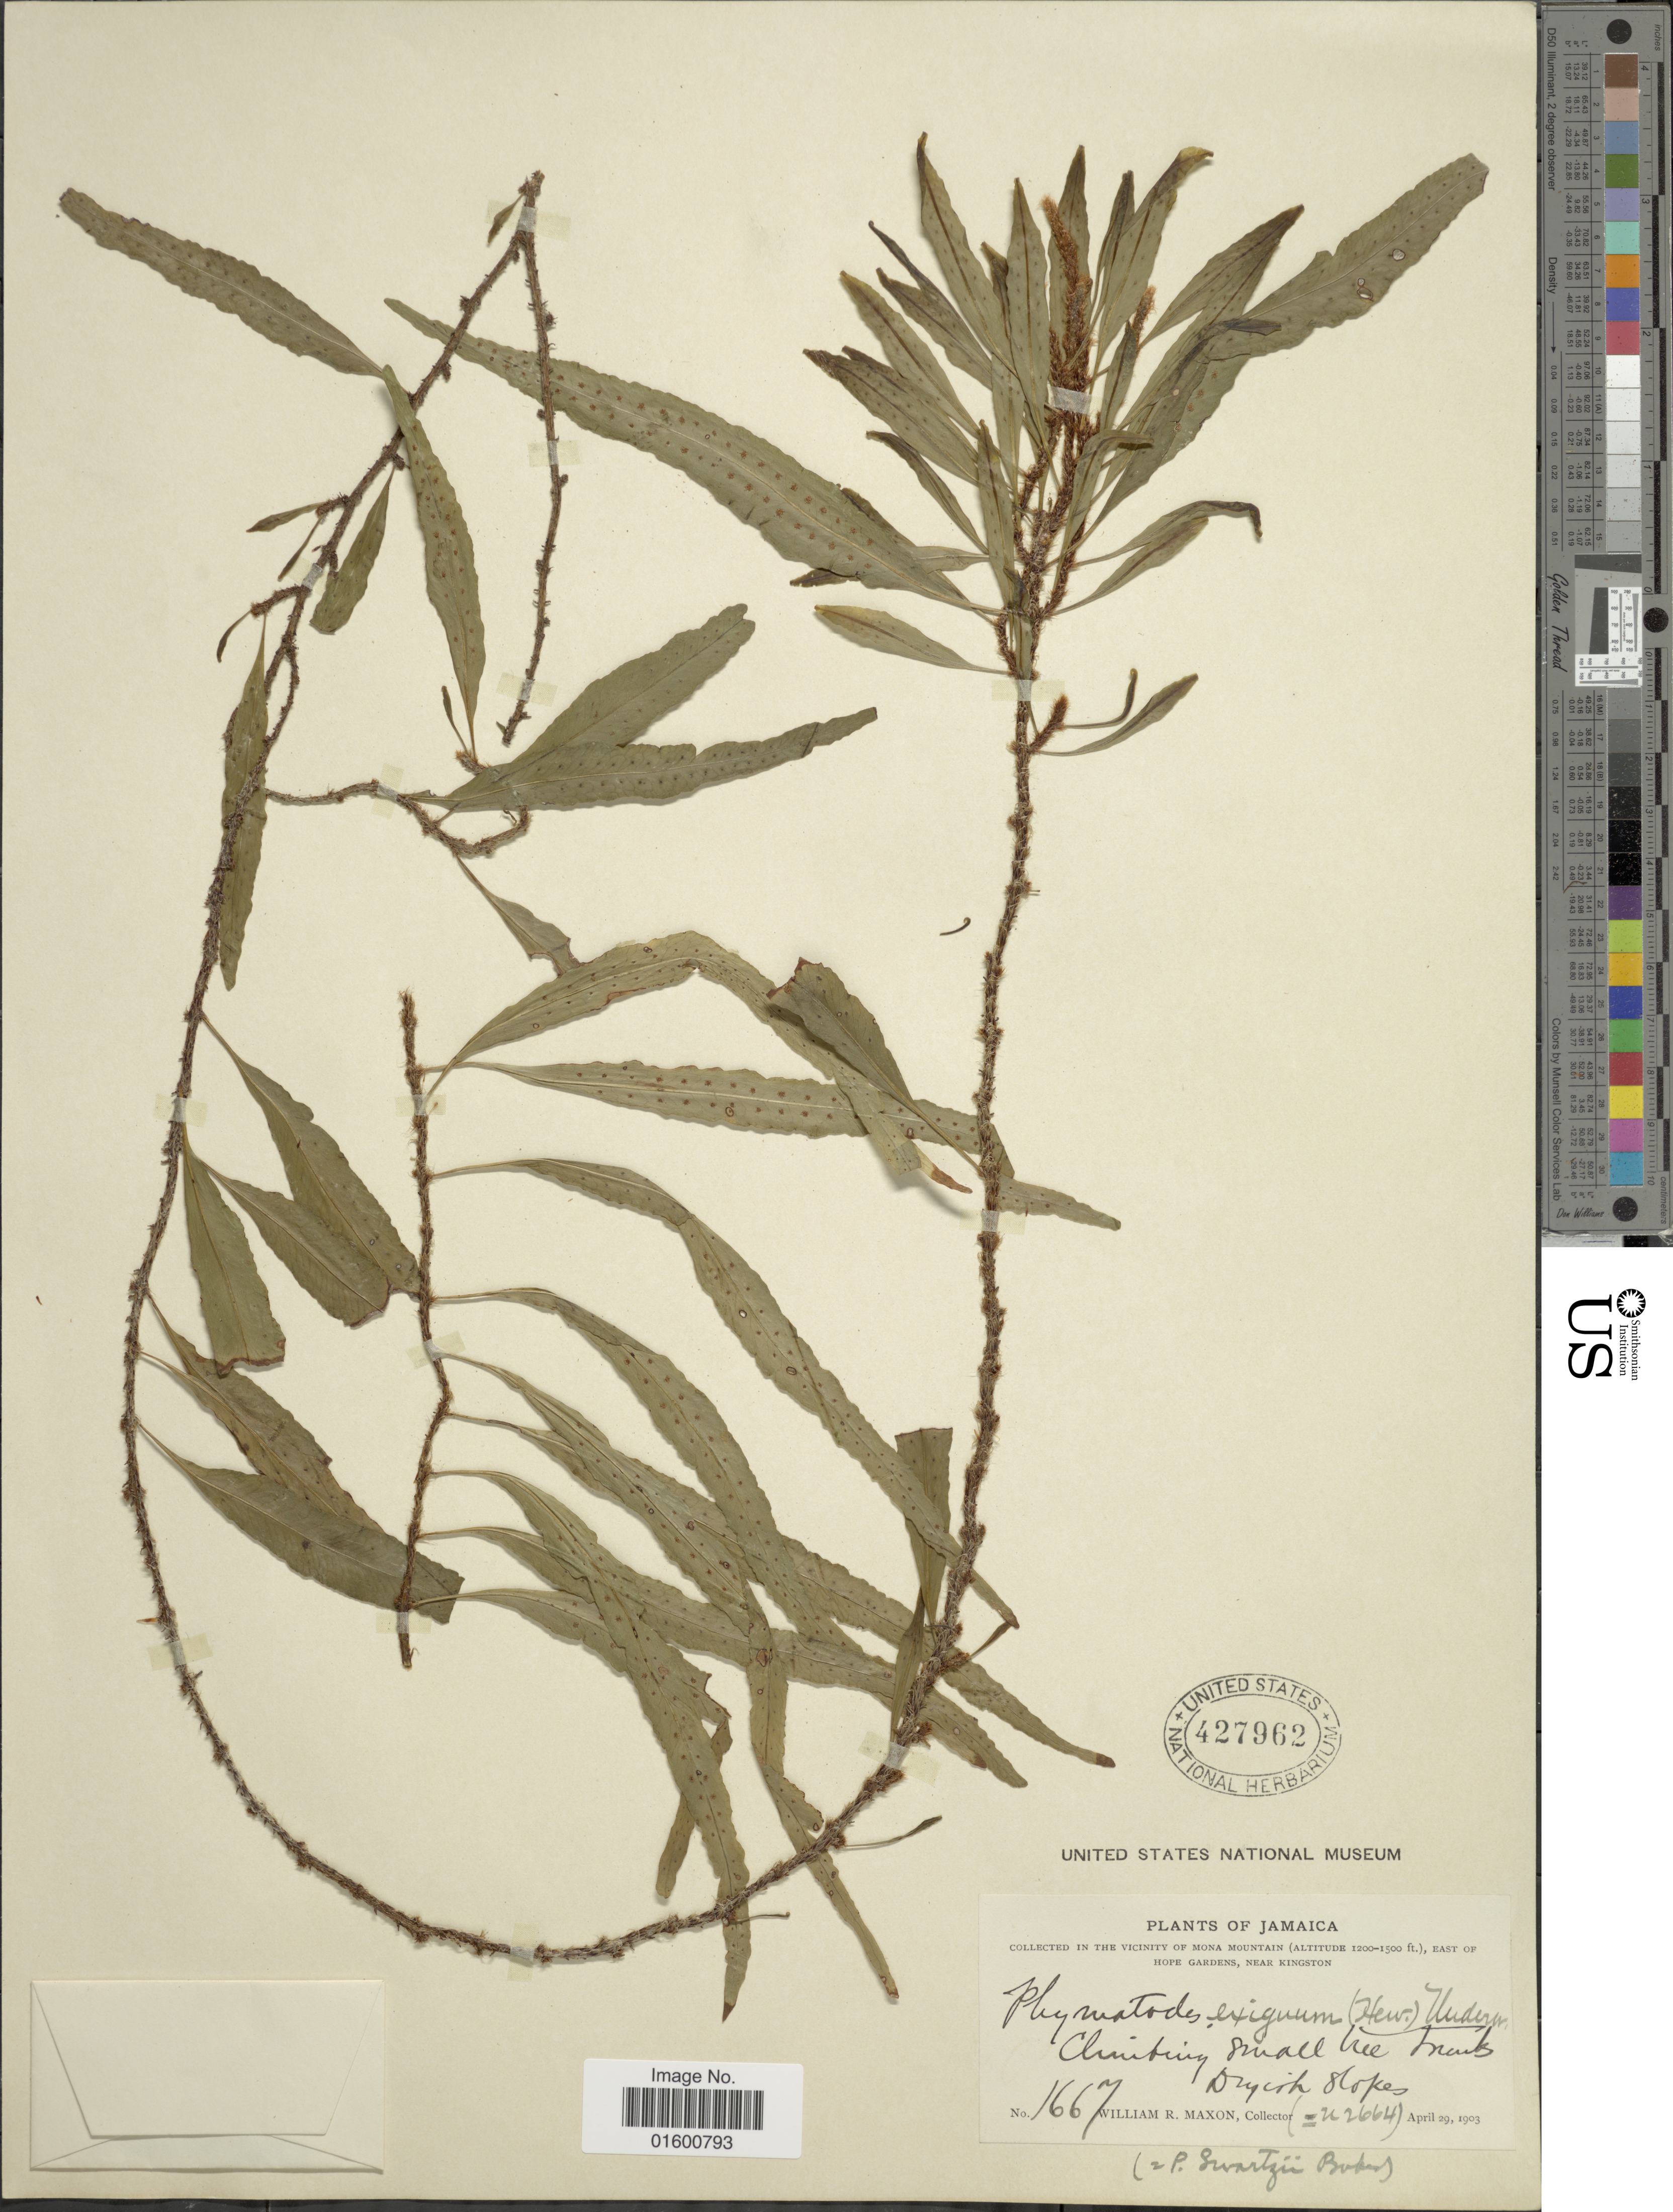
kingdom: Plantae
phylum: Tracheophyta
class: Polypodiopsida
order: Polypodiales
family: Polypodiaceae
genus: Microgramma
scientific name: Microgramma heterophylla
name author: (L.) Wherry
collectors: W. R. Maxon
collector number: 1667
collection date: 1903-04-29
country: Jamaica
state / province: Kingston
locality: Vicinity of Mona Mountain, east of Hope Gardens, near Kingston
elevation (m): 366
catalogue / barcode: US 427962